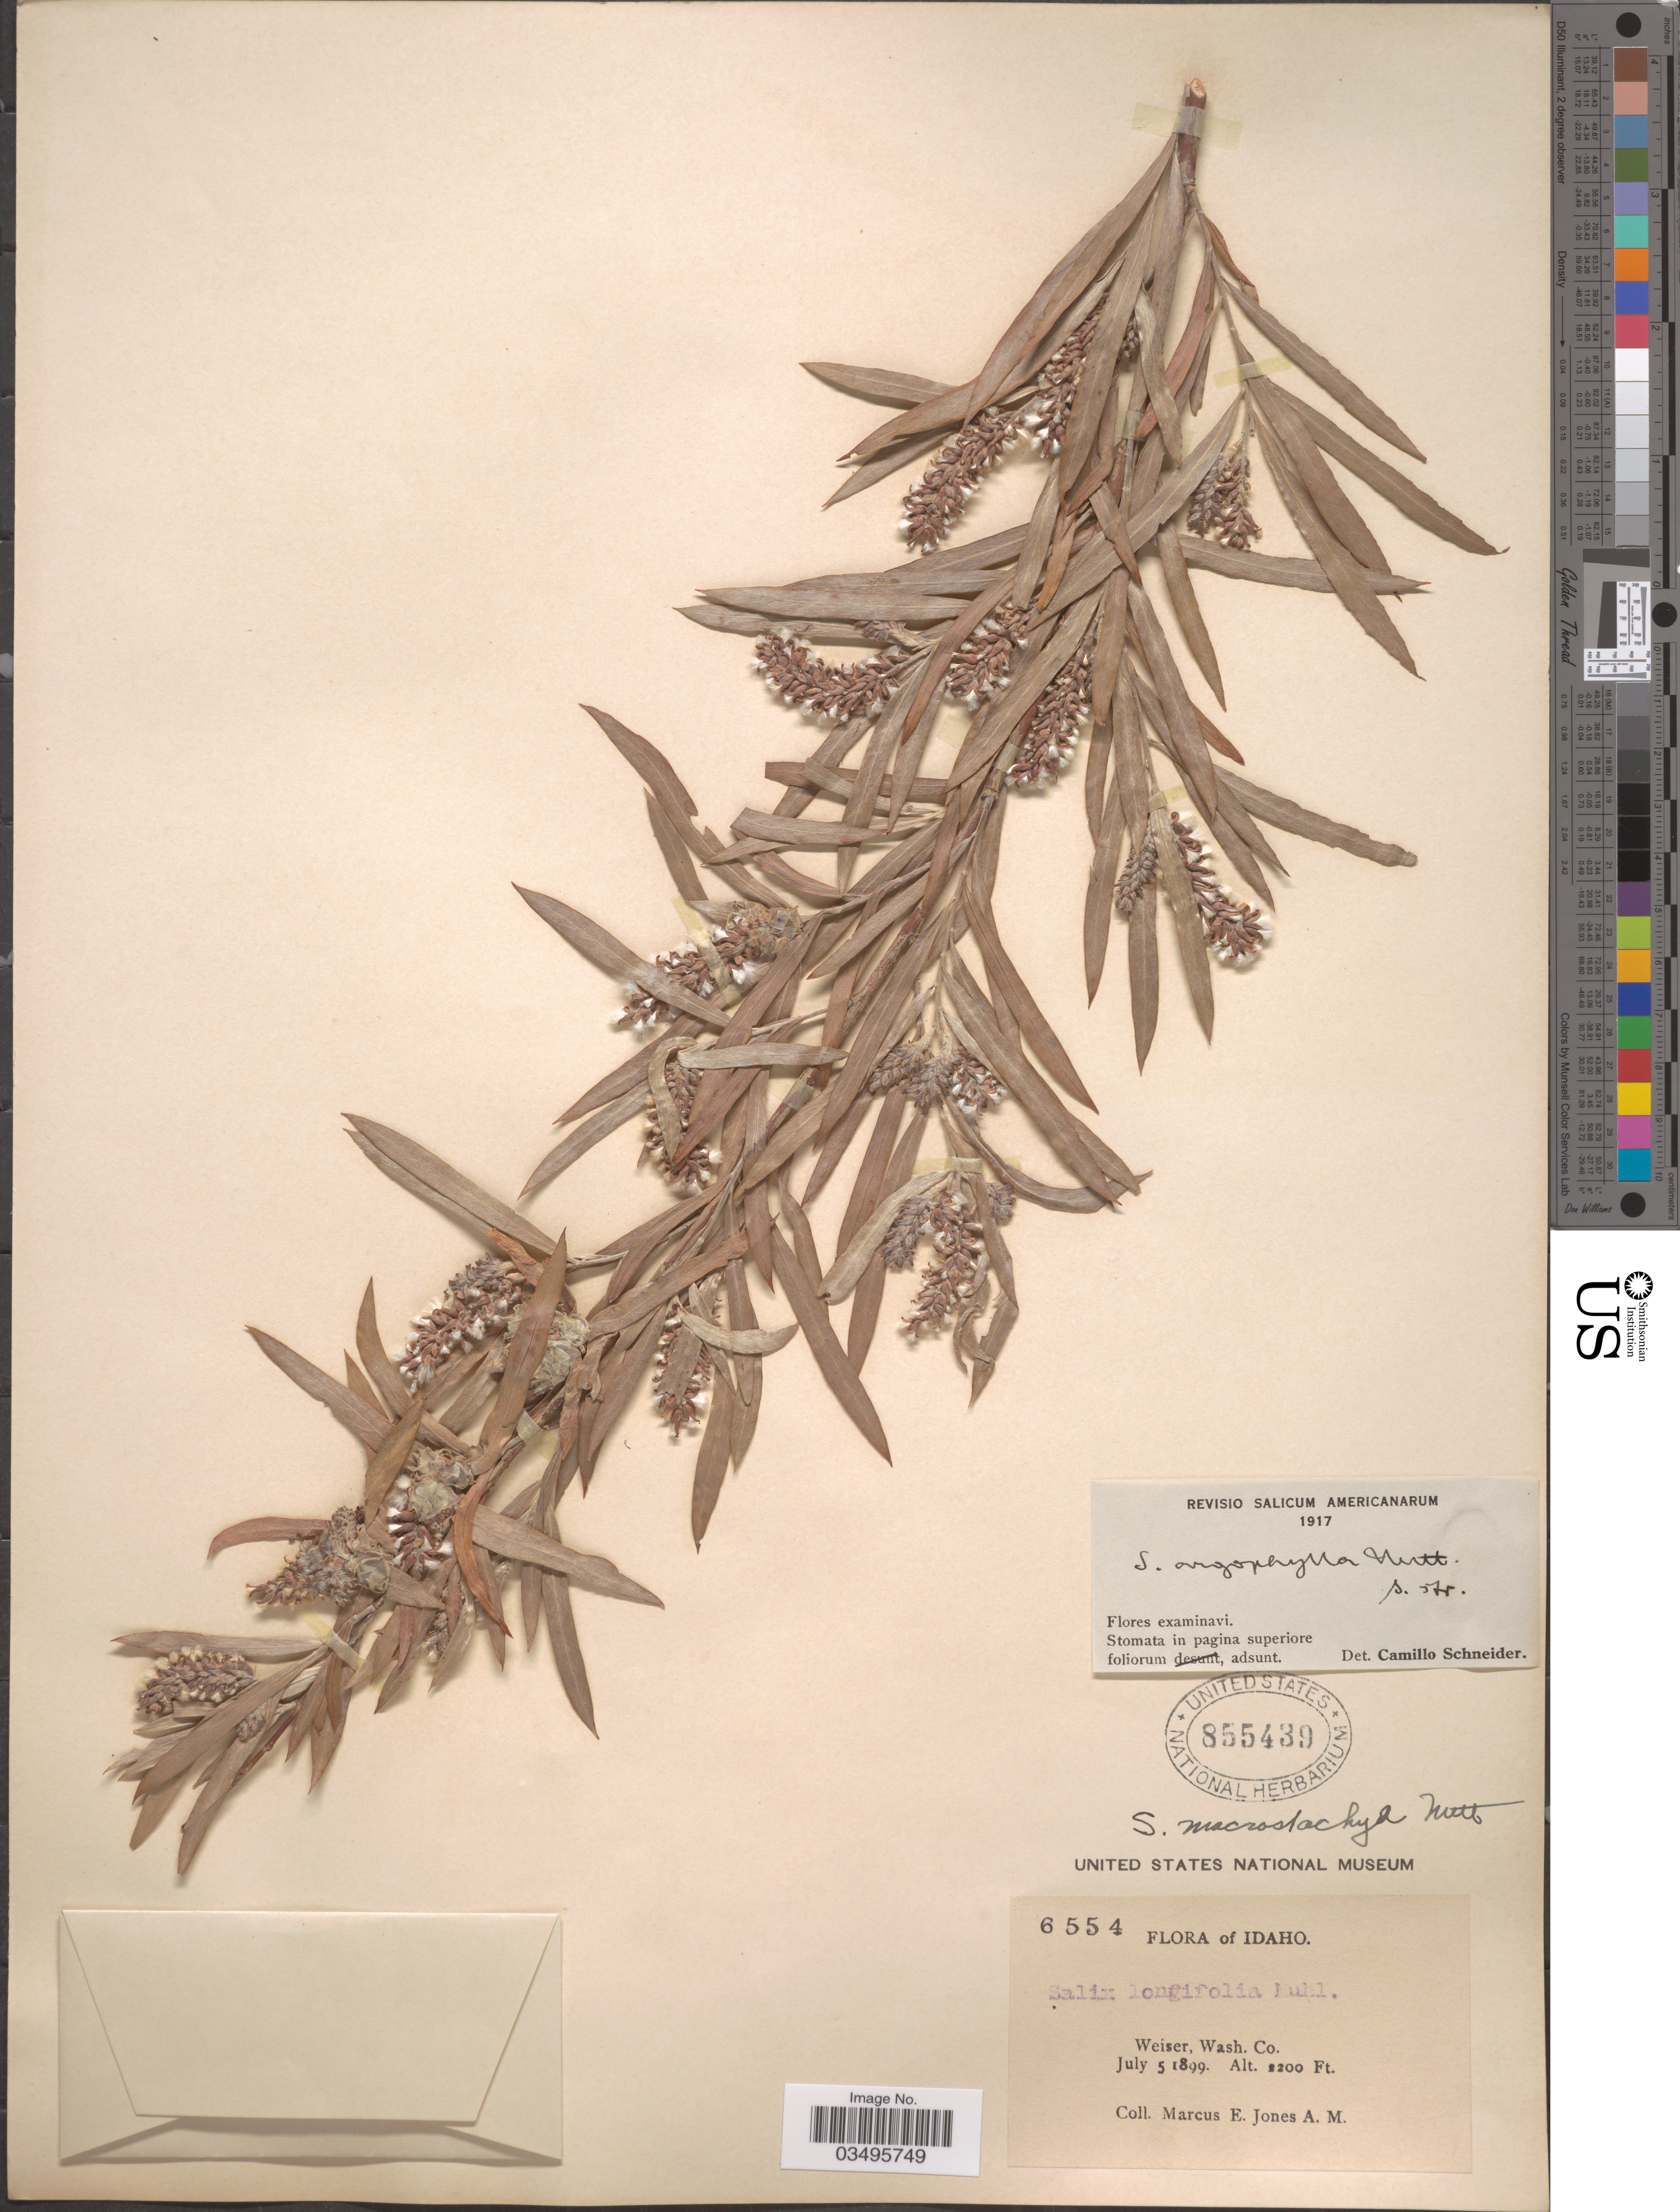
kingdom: Plantae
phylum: Tracheophyta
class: Magnoliopsida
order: Malpighiales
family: Salicaceae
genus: Salix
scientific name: Salix argophylla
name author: Nutt.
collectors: M. E. Jones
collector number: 6554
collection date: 1899-07-05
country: United States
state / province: Idaho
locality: Weiser, Wash Co.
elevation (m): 671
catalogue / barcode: US 855439